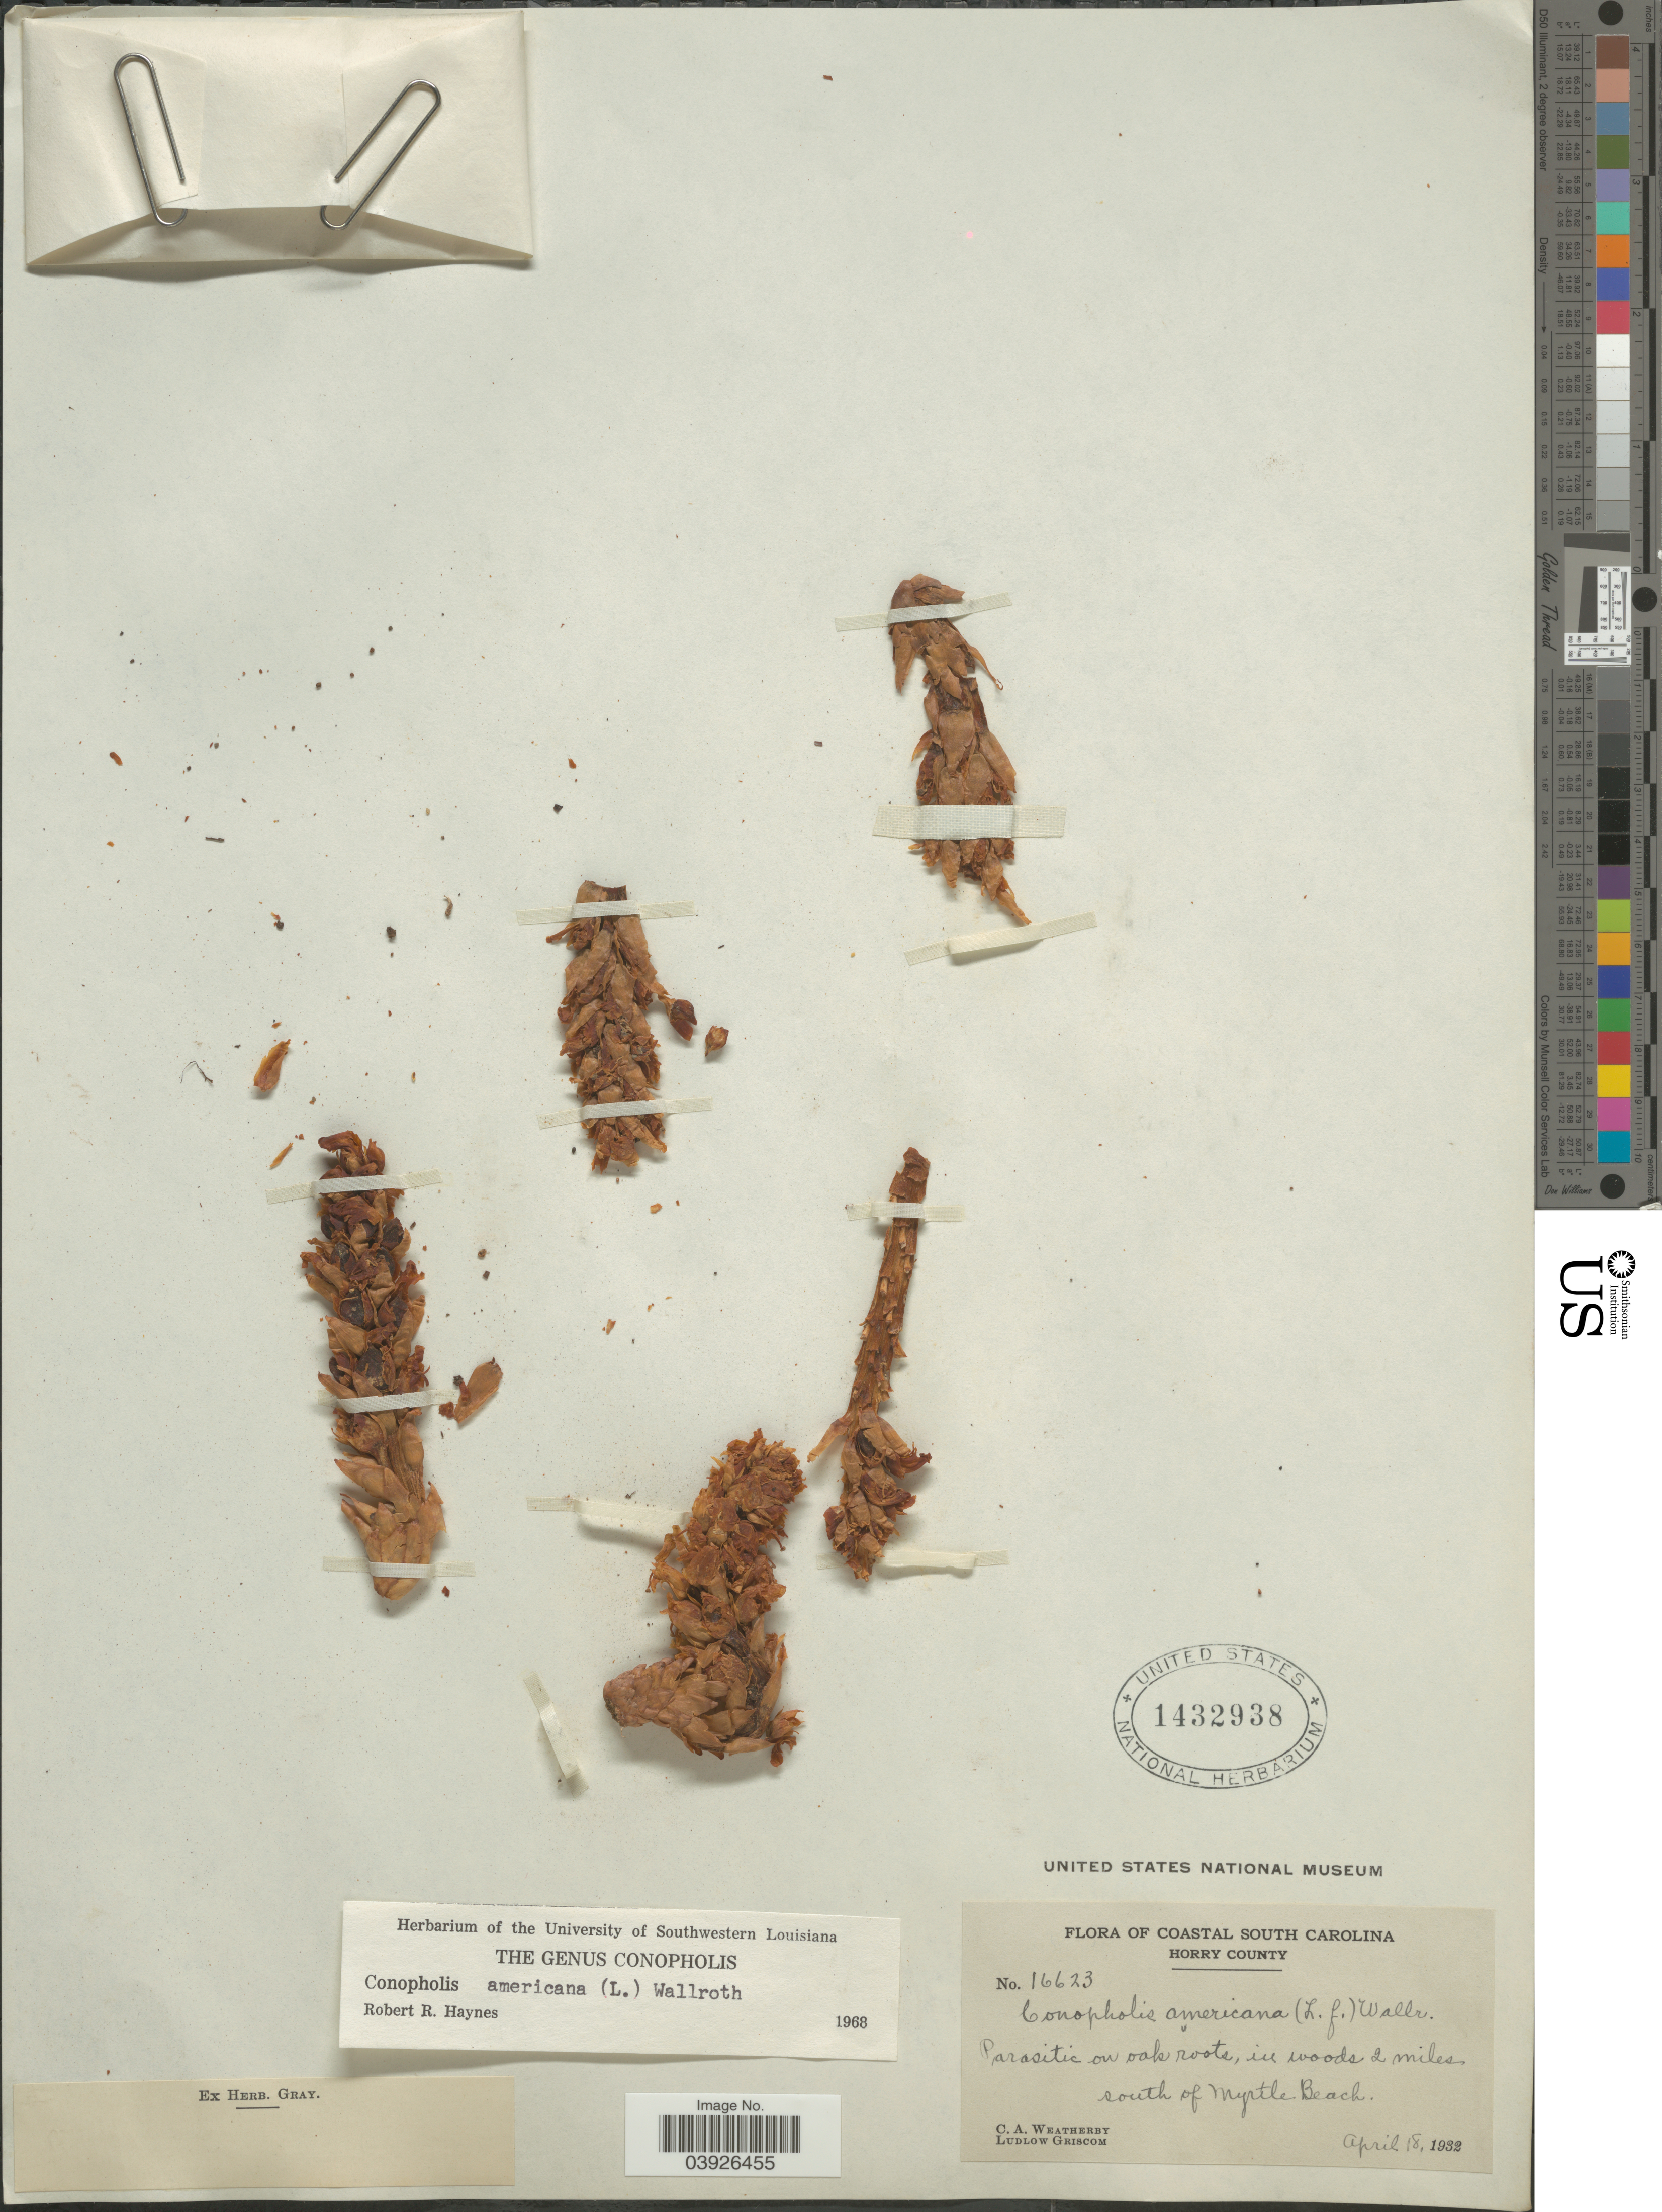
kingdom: Plantae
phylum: Tracheophyta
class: Magnoliopsida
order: Lamiales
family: Orobanchaceae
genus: Conopholis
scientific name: Conopholis americana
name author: (L. f.) Wallr.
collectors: C. A. Weatherby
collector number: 16623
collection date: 1932-04-18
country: United States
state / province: South Carolina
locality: Coastal South Carolina. Horry County. 2 miles south of Myrtle Beach.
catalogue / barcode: US 1432938